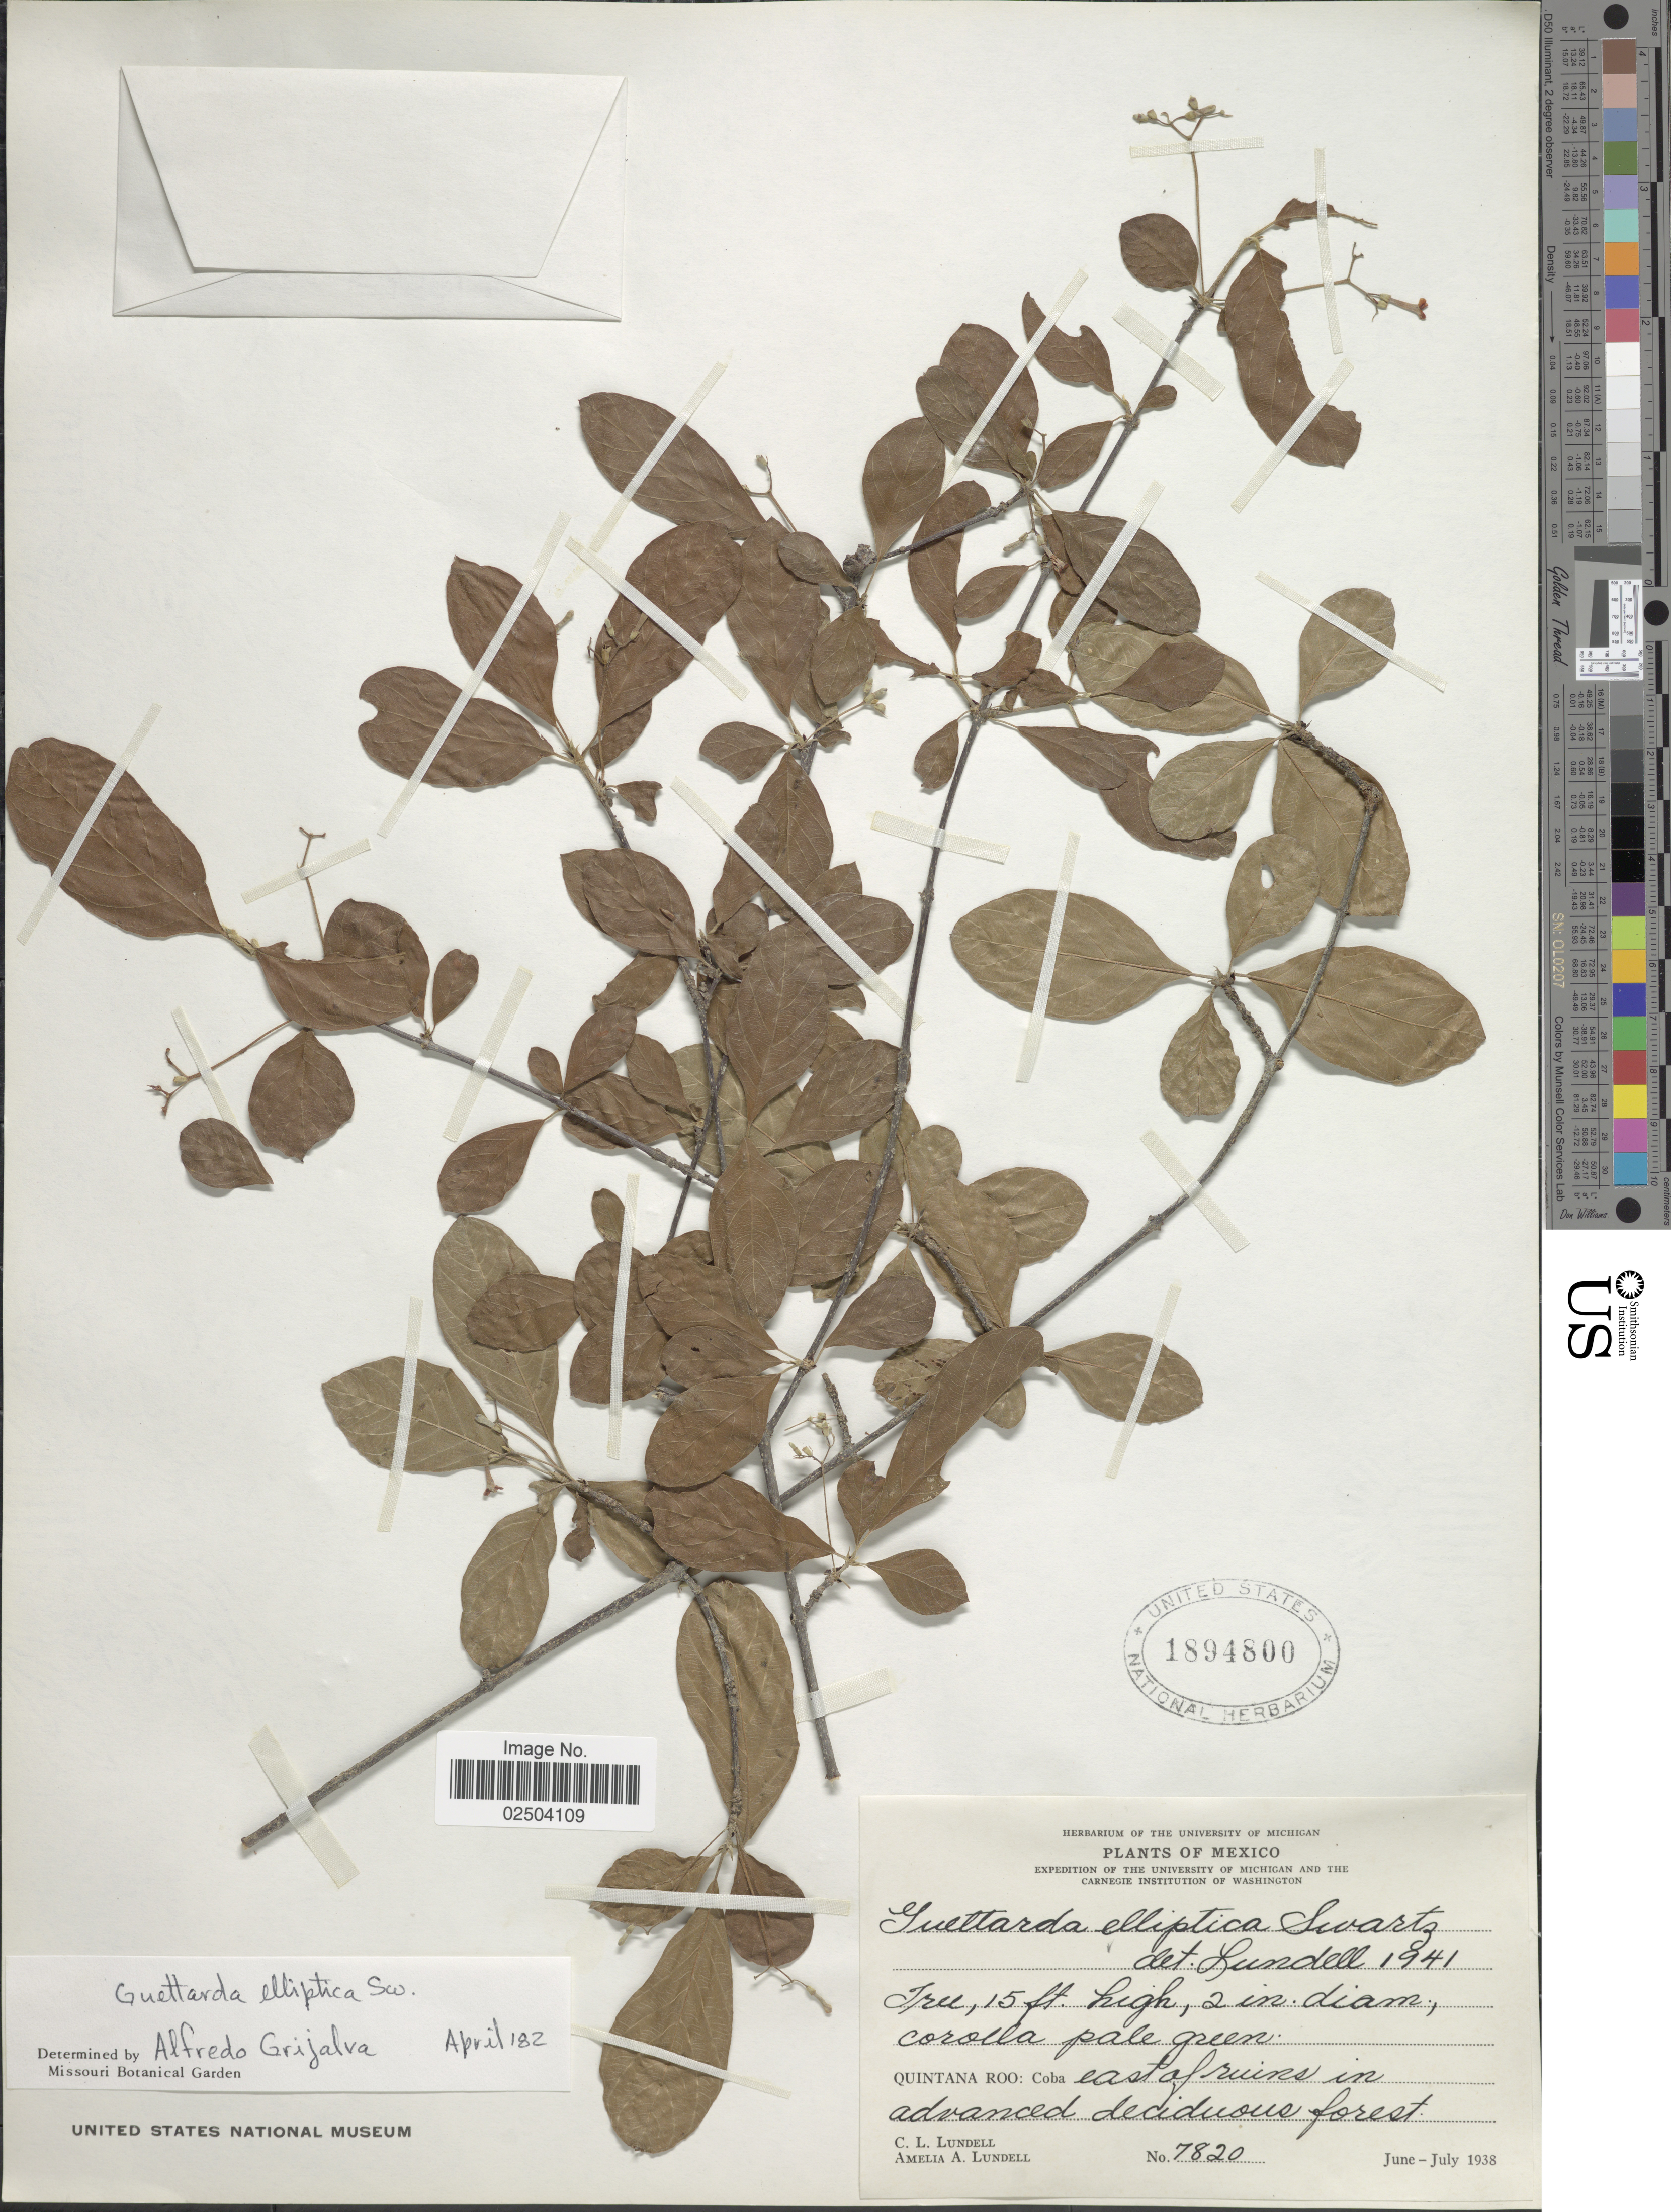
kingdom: Plantae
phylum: Tracheophyta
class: Magnoliopsida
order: Gentianales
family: Rubiaceae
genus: Guettarda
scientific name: Guettarda elliptica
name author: Sw.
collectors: C. L. Lundell & A. A. Lundell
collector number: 7820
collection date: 1938-06/1938-07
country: Mexico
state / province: Quintana Roo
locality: Coba east of ruins in advanced deciduous forest.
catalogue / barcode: US 1894800